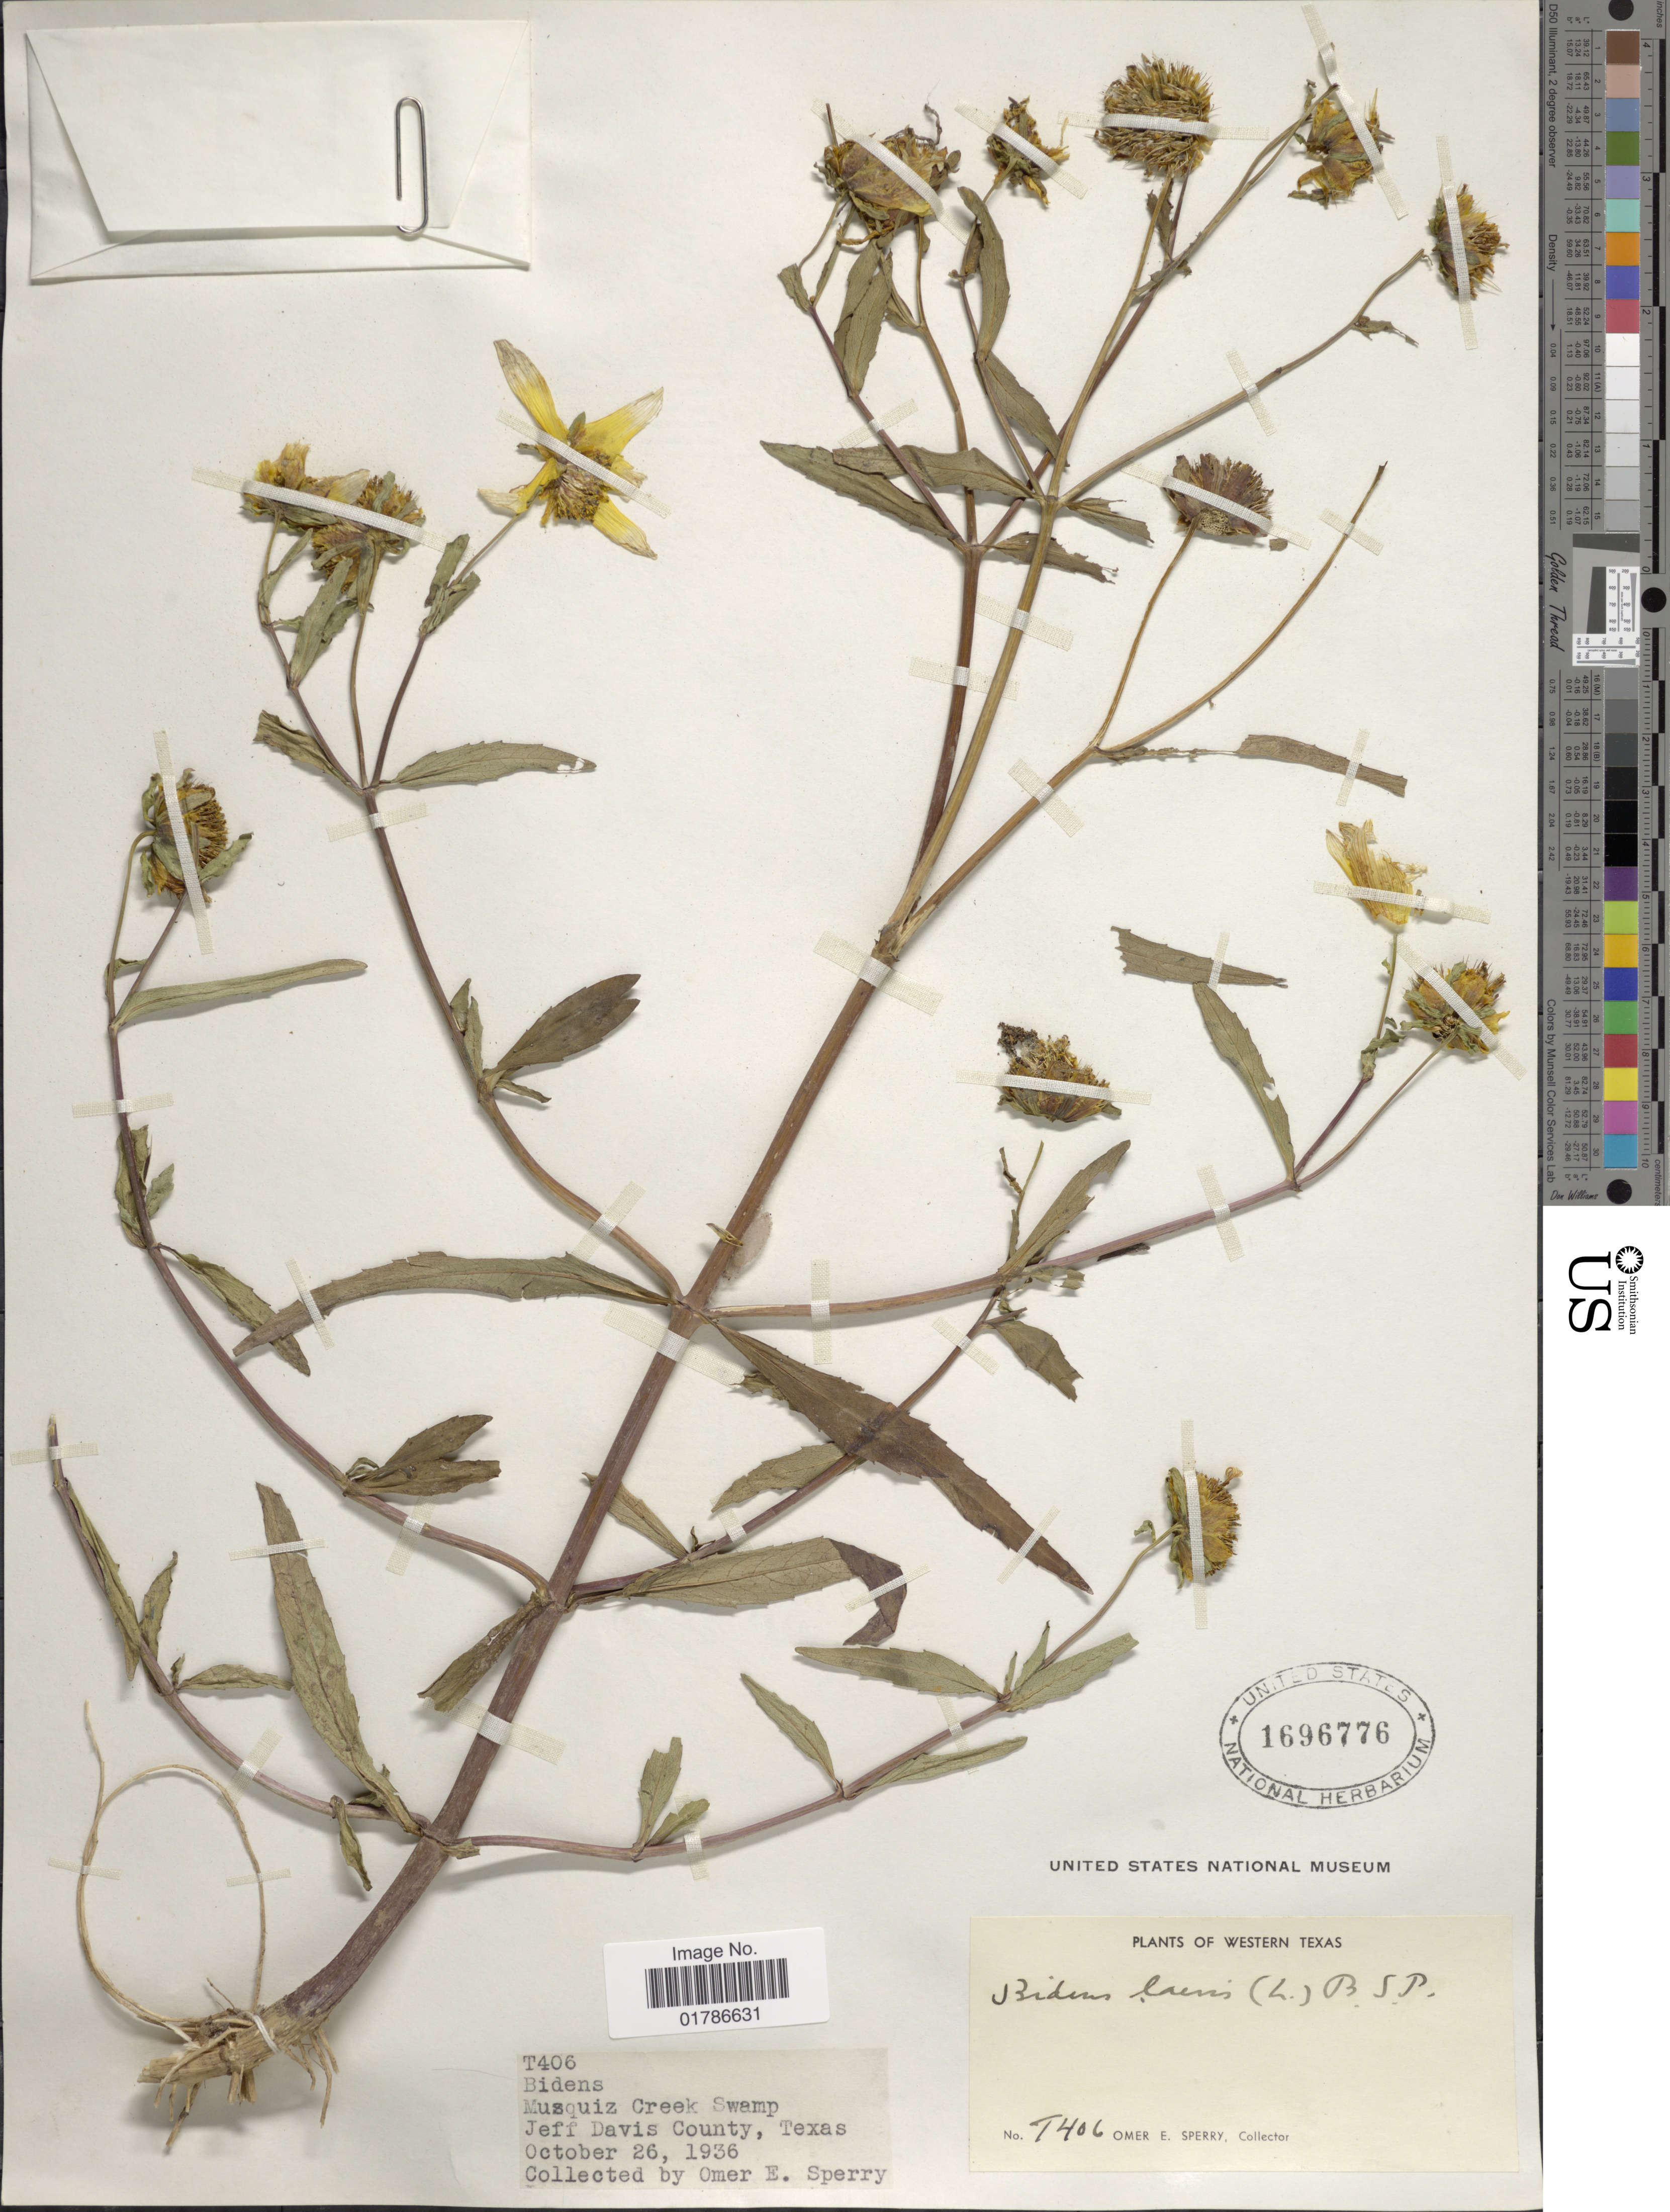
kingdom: Plantae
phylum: Tracheophyta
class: Magnoliopsida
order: Asterales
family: Asteraceae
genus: Bidens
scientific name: Bidens laevis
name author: (L.) Britton, Stearns & Poggenb.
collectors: O. E. Sperry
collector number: T406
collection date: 1936-10-26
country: United States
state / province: Texas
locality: Western Texas, Musquiz Creek, Jeff Davis County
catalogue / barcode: US 1696776